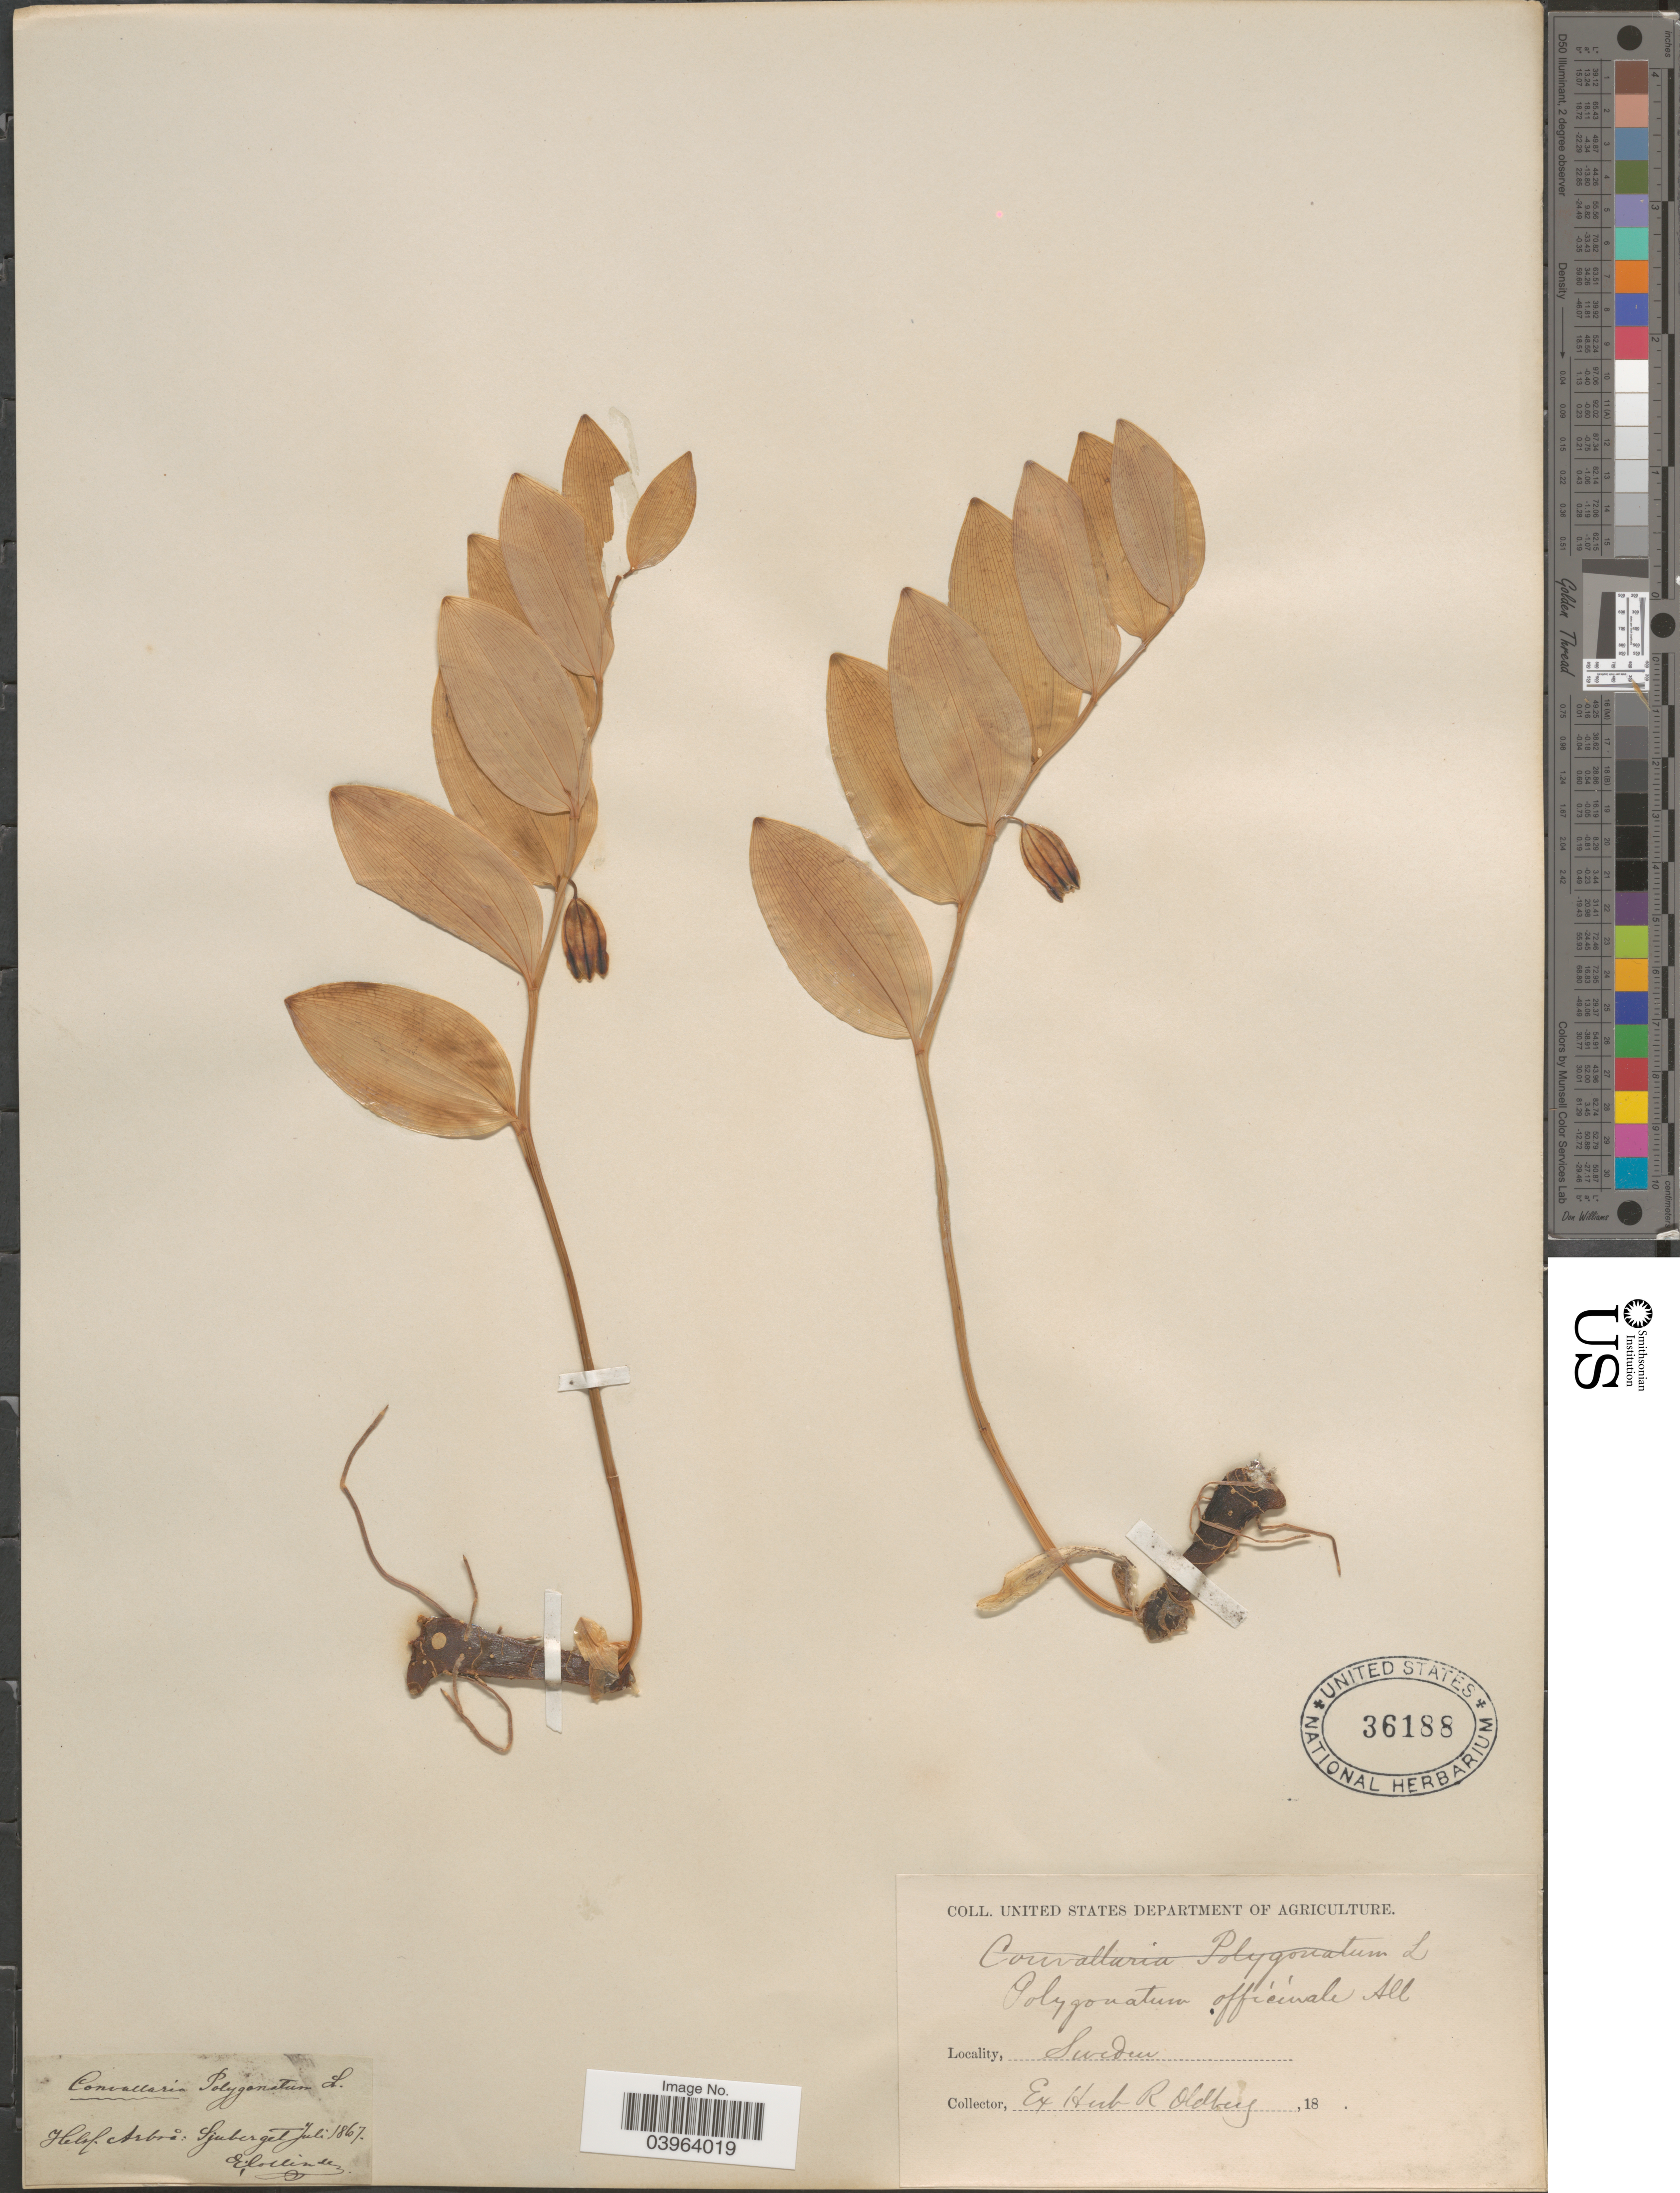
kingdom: Plantae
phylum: Tracheophyta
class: Liliopsida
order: Asparagales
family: Asparagaceae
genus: Polygonatum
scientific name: Polygonatum odoratum var. odoratum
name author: (Mill.) Druce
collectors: E. Collinder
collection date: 1867-07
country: Sweden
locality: Helif. Arbrå: Sjuberget.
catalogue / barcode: US 36188